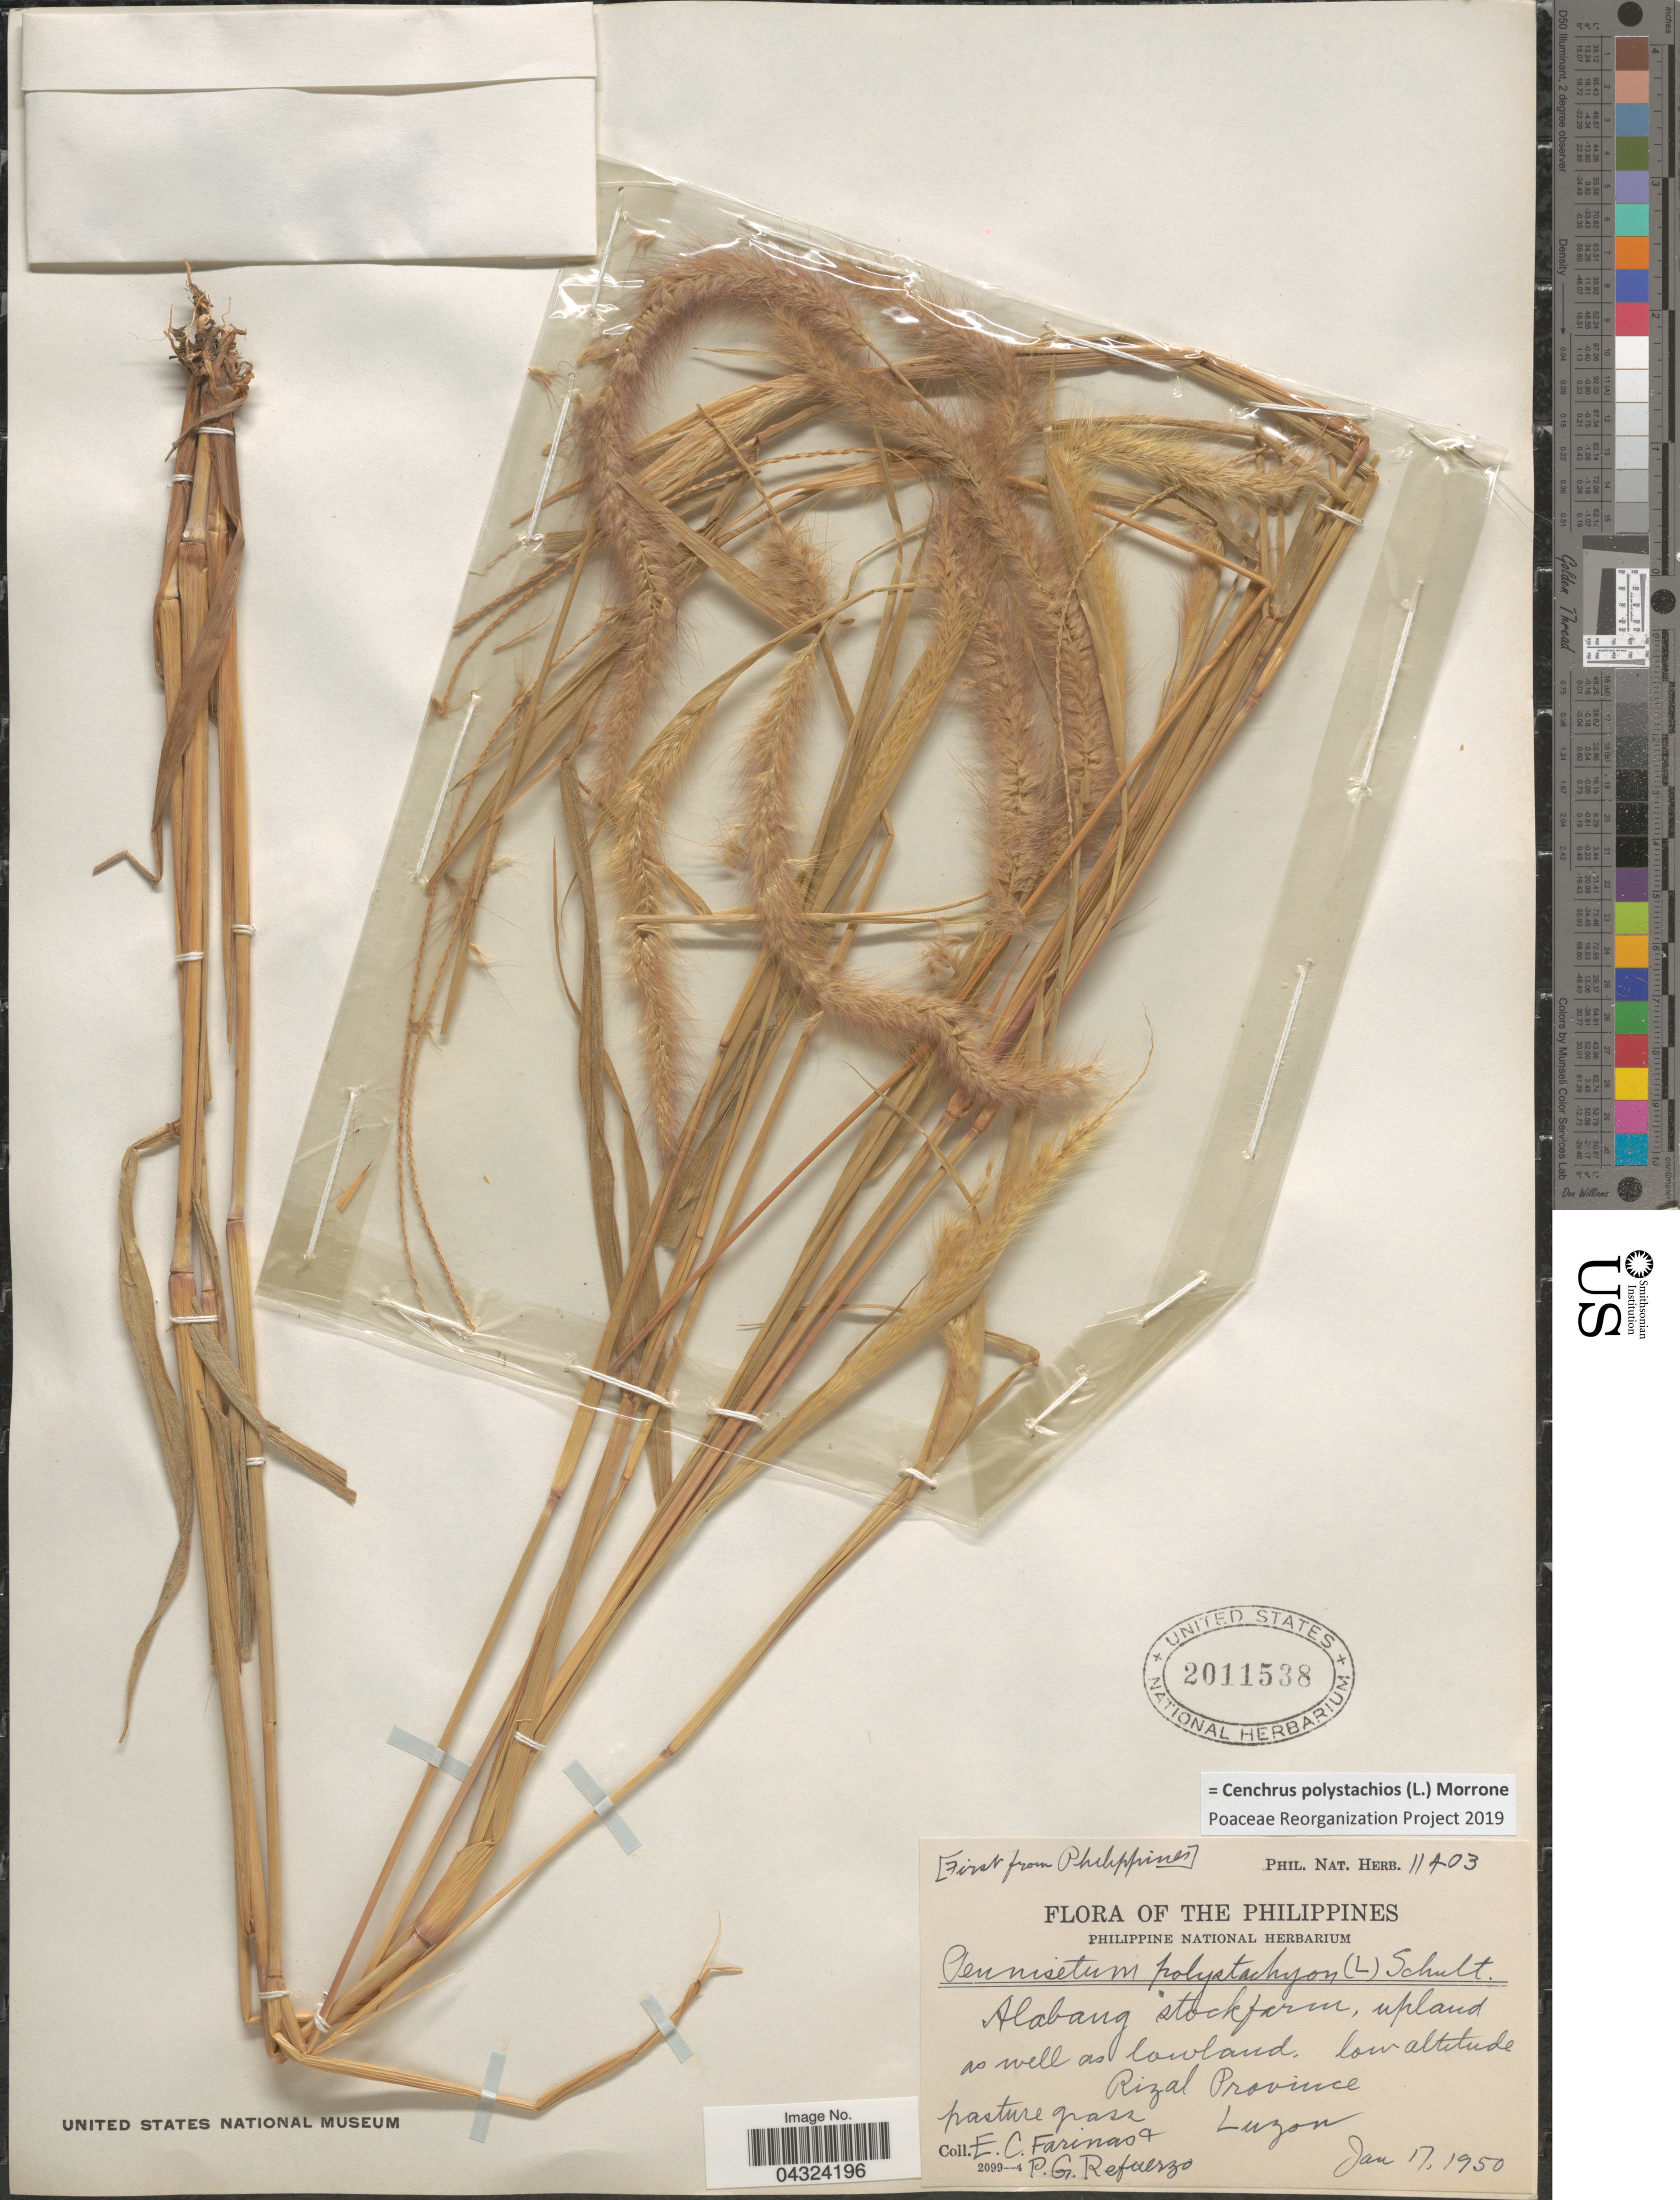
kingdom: Plantae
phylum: Tracheophyta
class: Liliopsida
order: Poales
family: Poaceae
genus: Cenchrus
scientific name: Cenchrus polystachios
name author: (L.) Morrone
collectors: E. Farinas & P. Refuerzo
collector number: Phil. Nat. Herb. 11403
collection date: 1950-01-17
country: Philippines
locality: Alabang stockfarm, upland as well as lowland. Rizal Province. Luzon.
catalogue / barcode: US 2011538